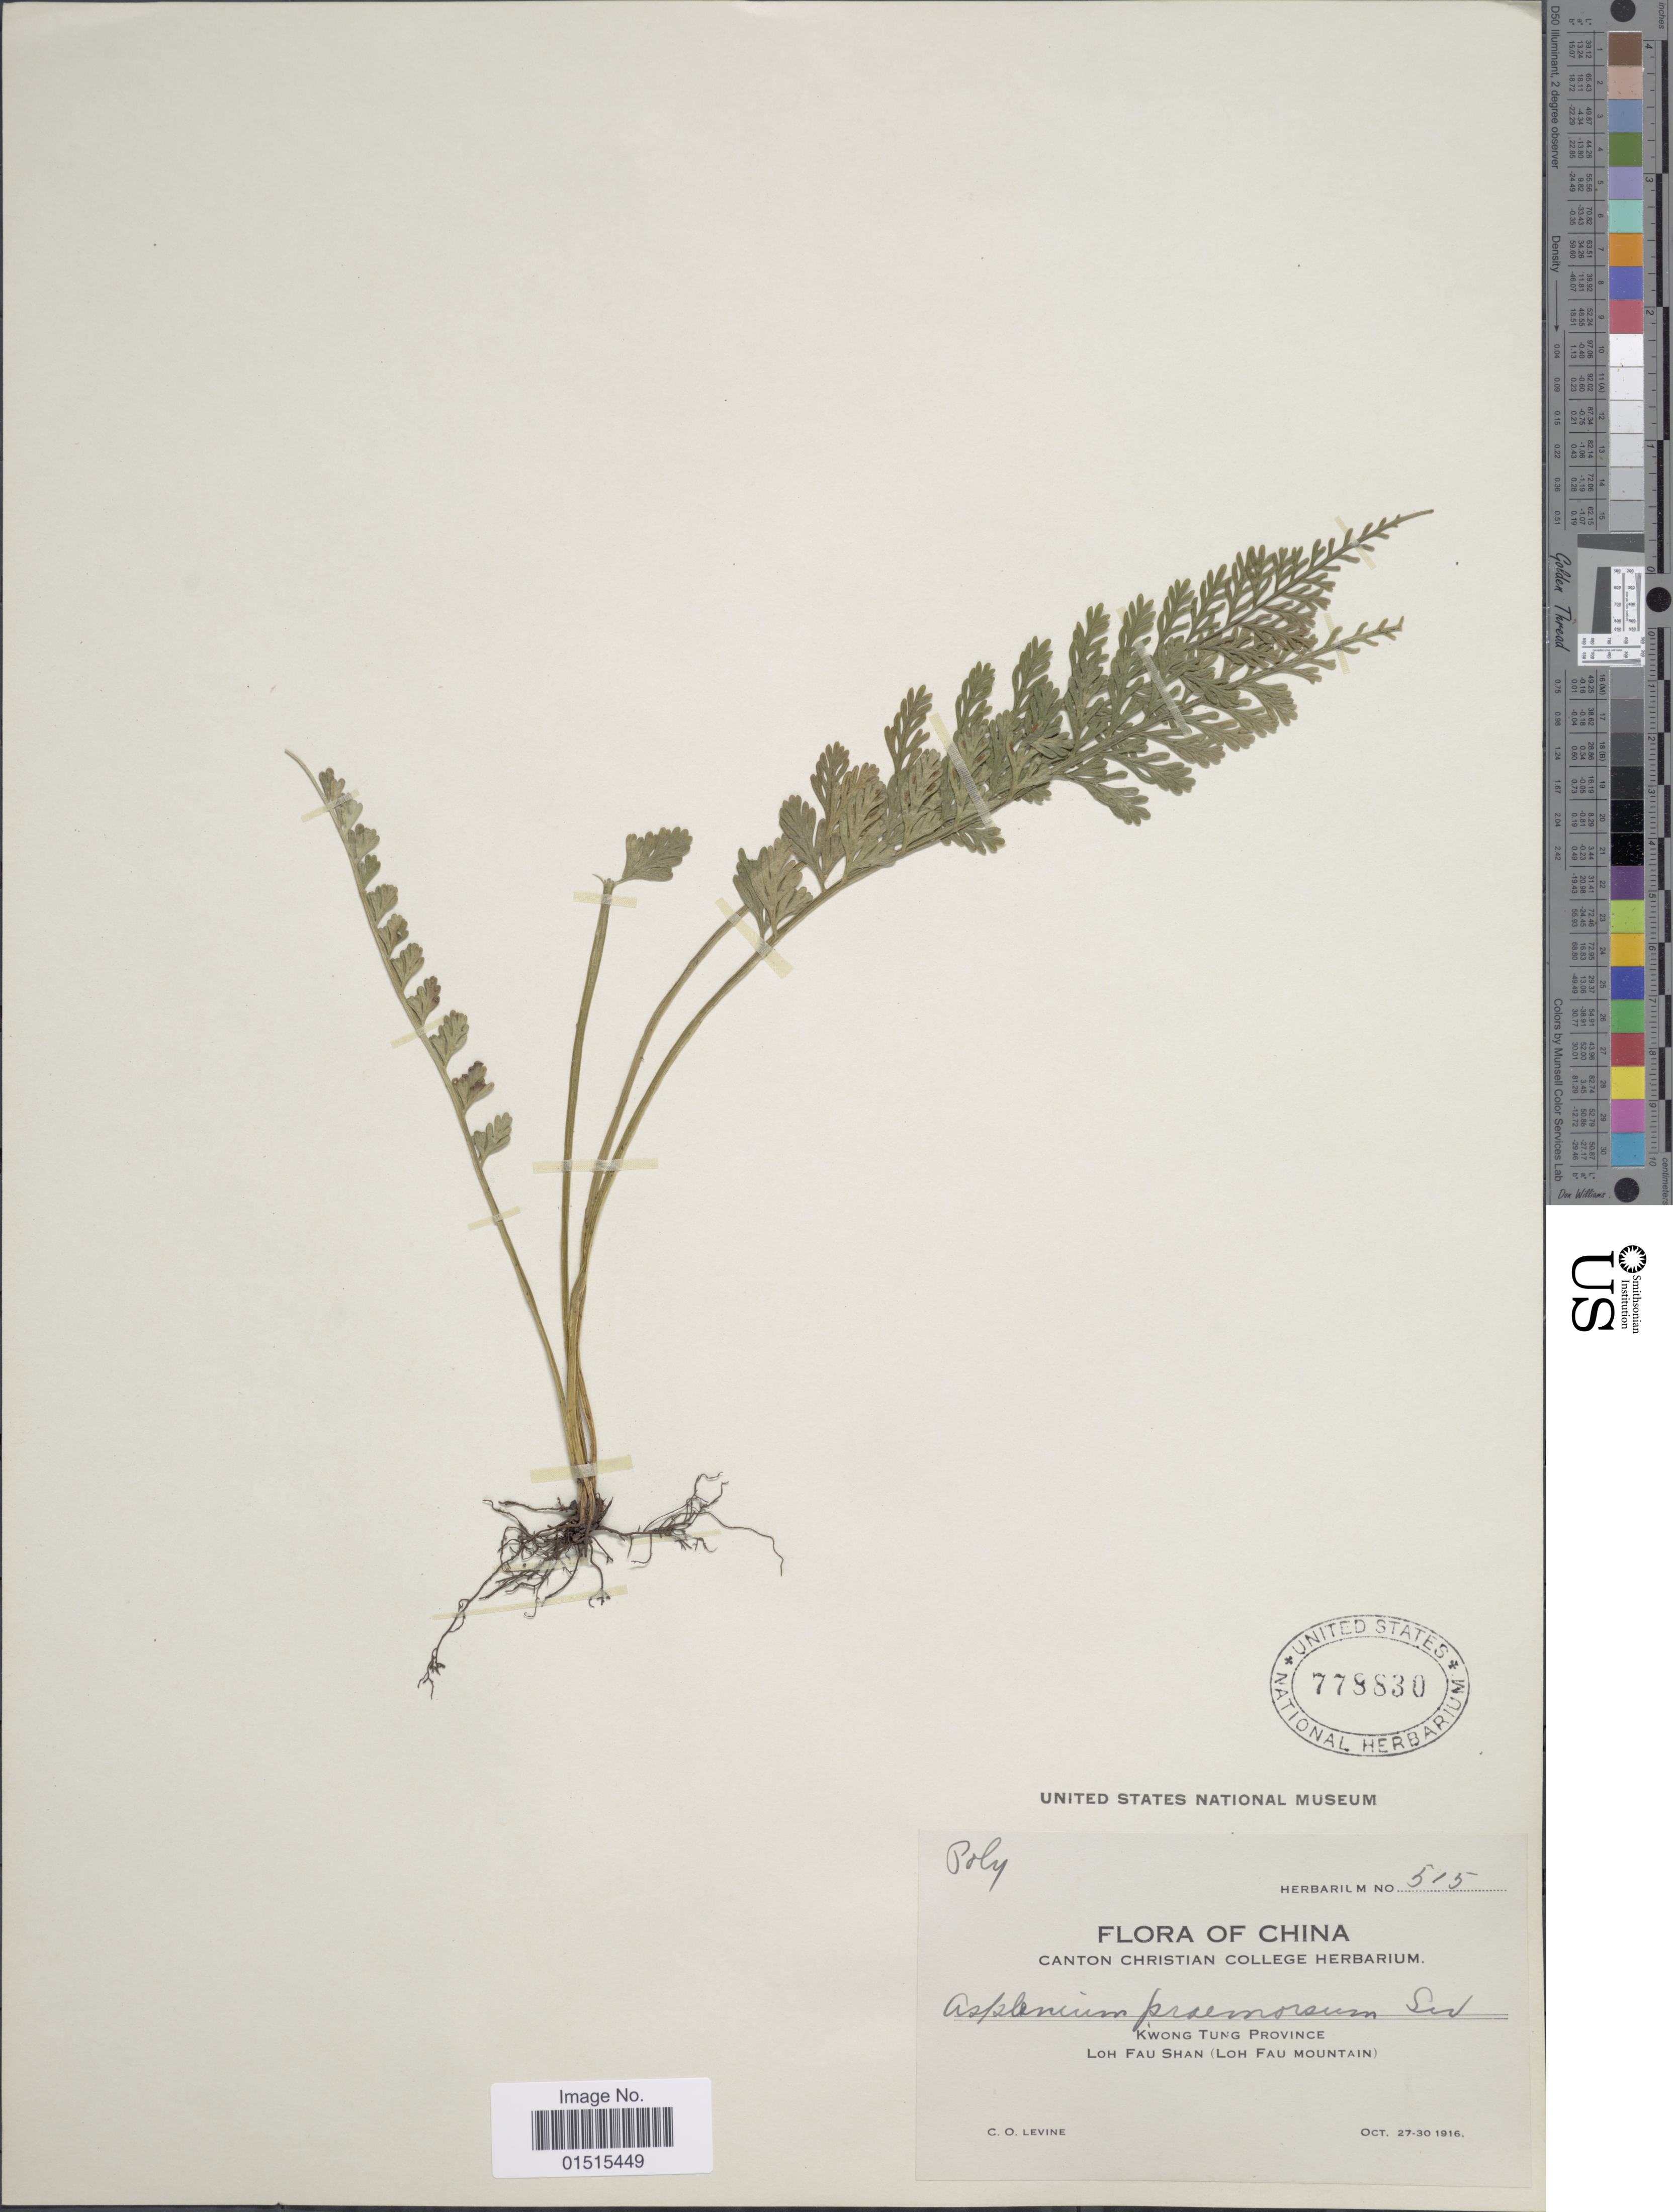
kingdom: Plantae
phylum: Tracheophyta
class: Polypodiopsida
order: Polypodiales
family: Aspleniaceae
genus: Asplenium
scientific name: Asplenium prolongatum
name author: Hook.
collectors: C. O. Levine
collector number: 515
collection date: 1916-10-27/1916-10-30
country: China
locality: Kwong Tung Province, Loh Fau Shan (Loh Fau Mountain)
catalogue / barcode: US 778830